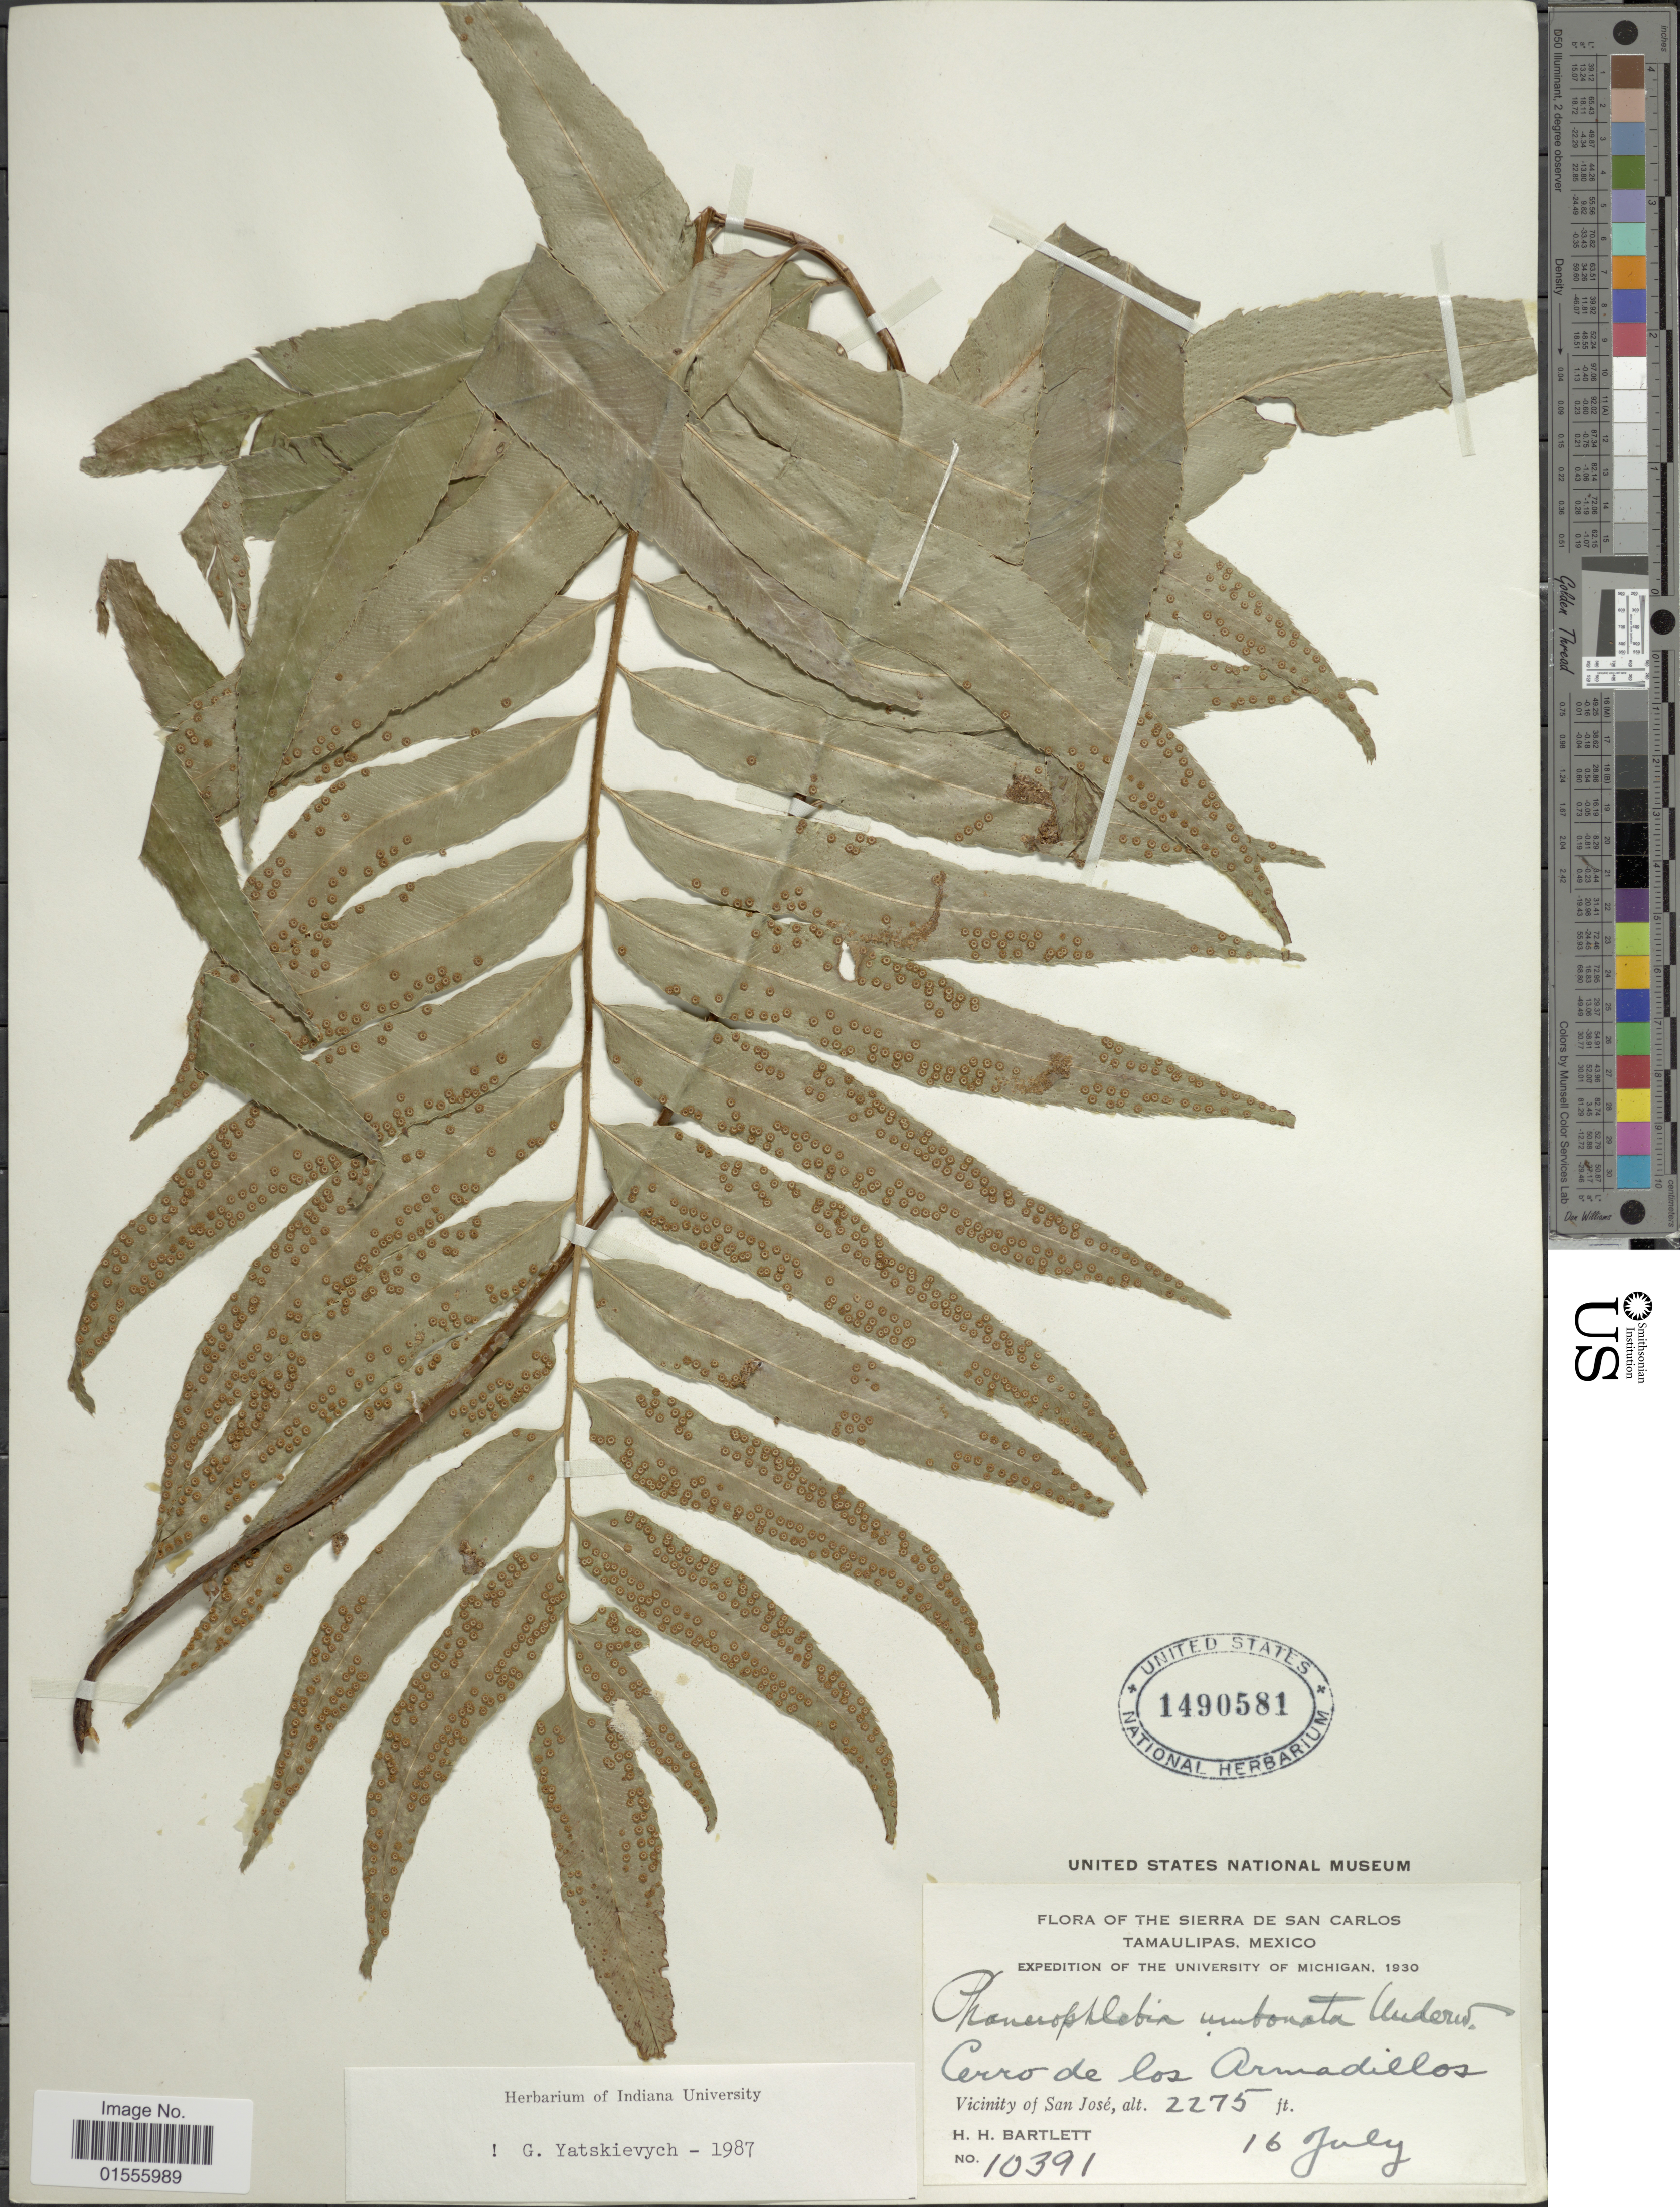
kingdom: Plantae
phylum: Tracheophyta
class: Polypodiopsida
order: Polypodiales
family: Dryopteridaceae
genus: Phanerophlebia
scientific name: Phanerophlebia umbonata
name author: Underw.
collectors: H. H. Bartlett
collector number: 10391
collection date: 1930-07-16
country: Mexico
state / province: Tamaulipas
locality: The Sierra de San carlos, Cerro de los Armadillos, Vicinity of San José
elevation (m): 693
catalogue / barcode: US 1490581